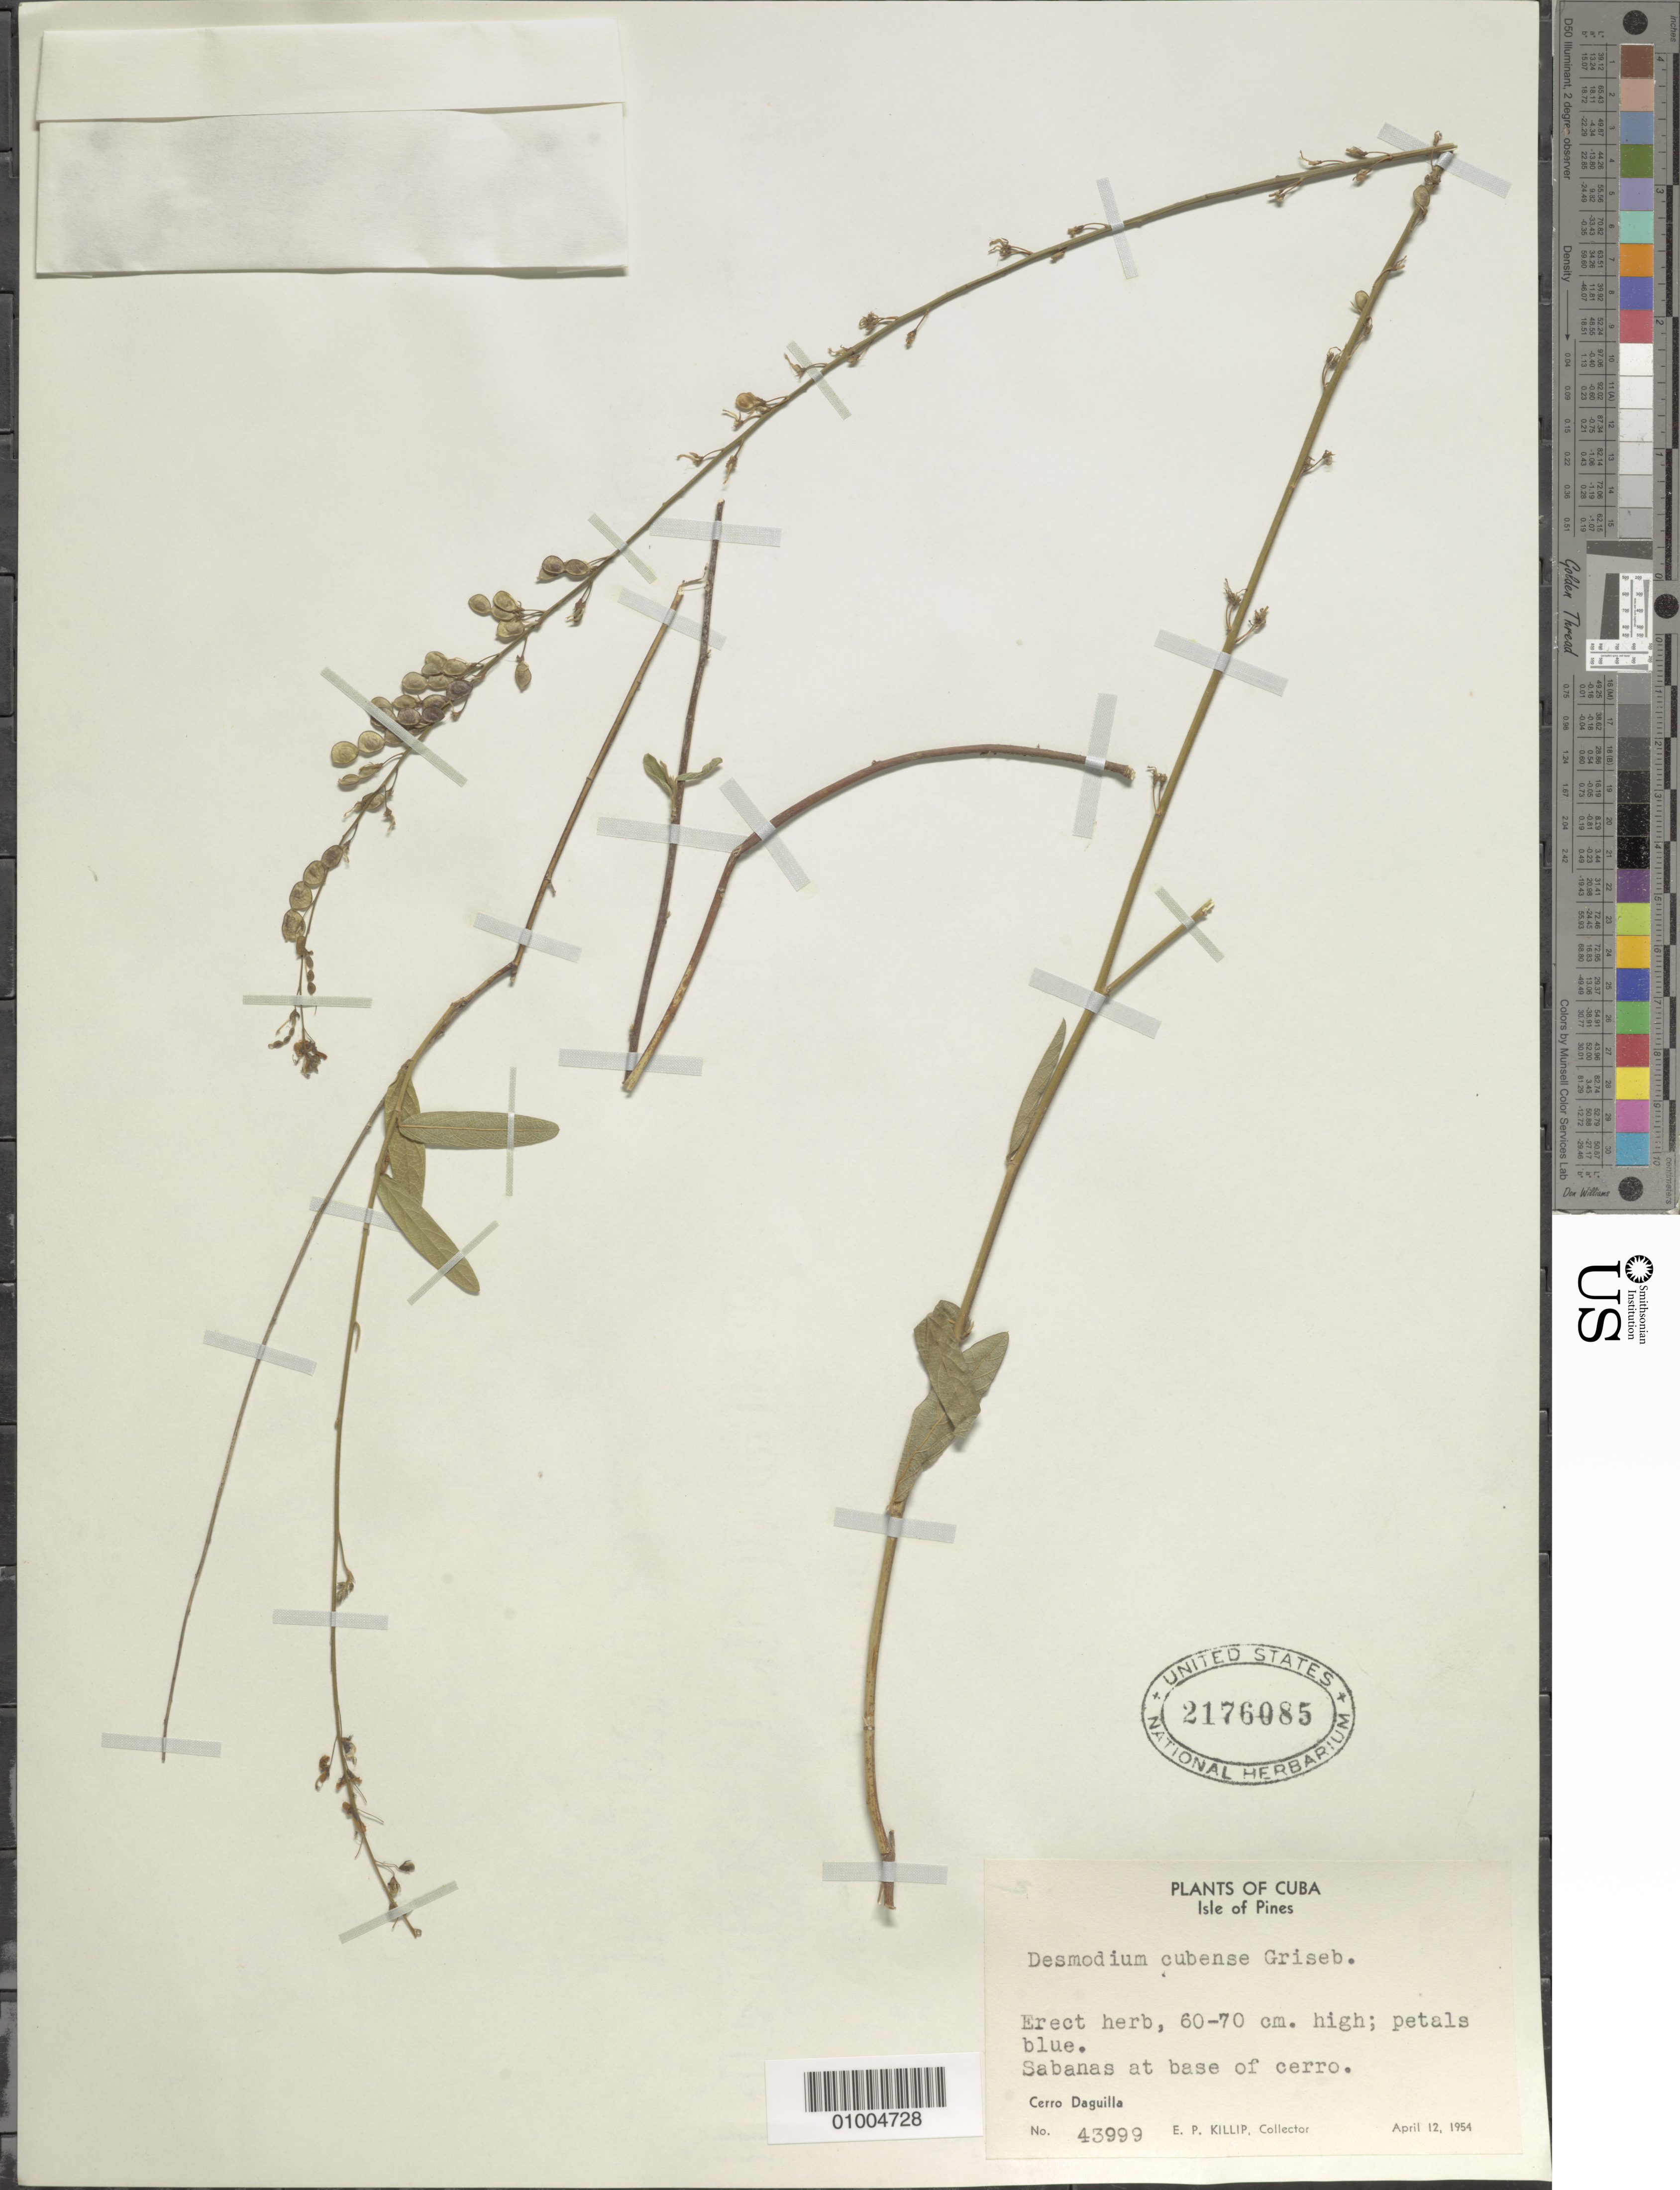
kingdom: Plantae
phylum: Tracheophyta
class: Magnoliopsida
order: Fabales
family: Fabaceae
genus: Desmodium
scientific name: Desmodium cubense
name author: Griseb.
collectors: E. P. Killip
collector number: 43999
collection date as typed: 12 Apr 1954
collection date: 1954-04-12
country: Cuba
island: Isla de la Juventud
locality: Erect herb, 60-70 cm high; petals blue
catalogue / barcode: US 2176085